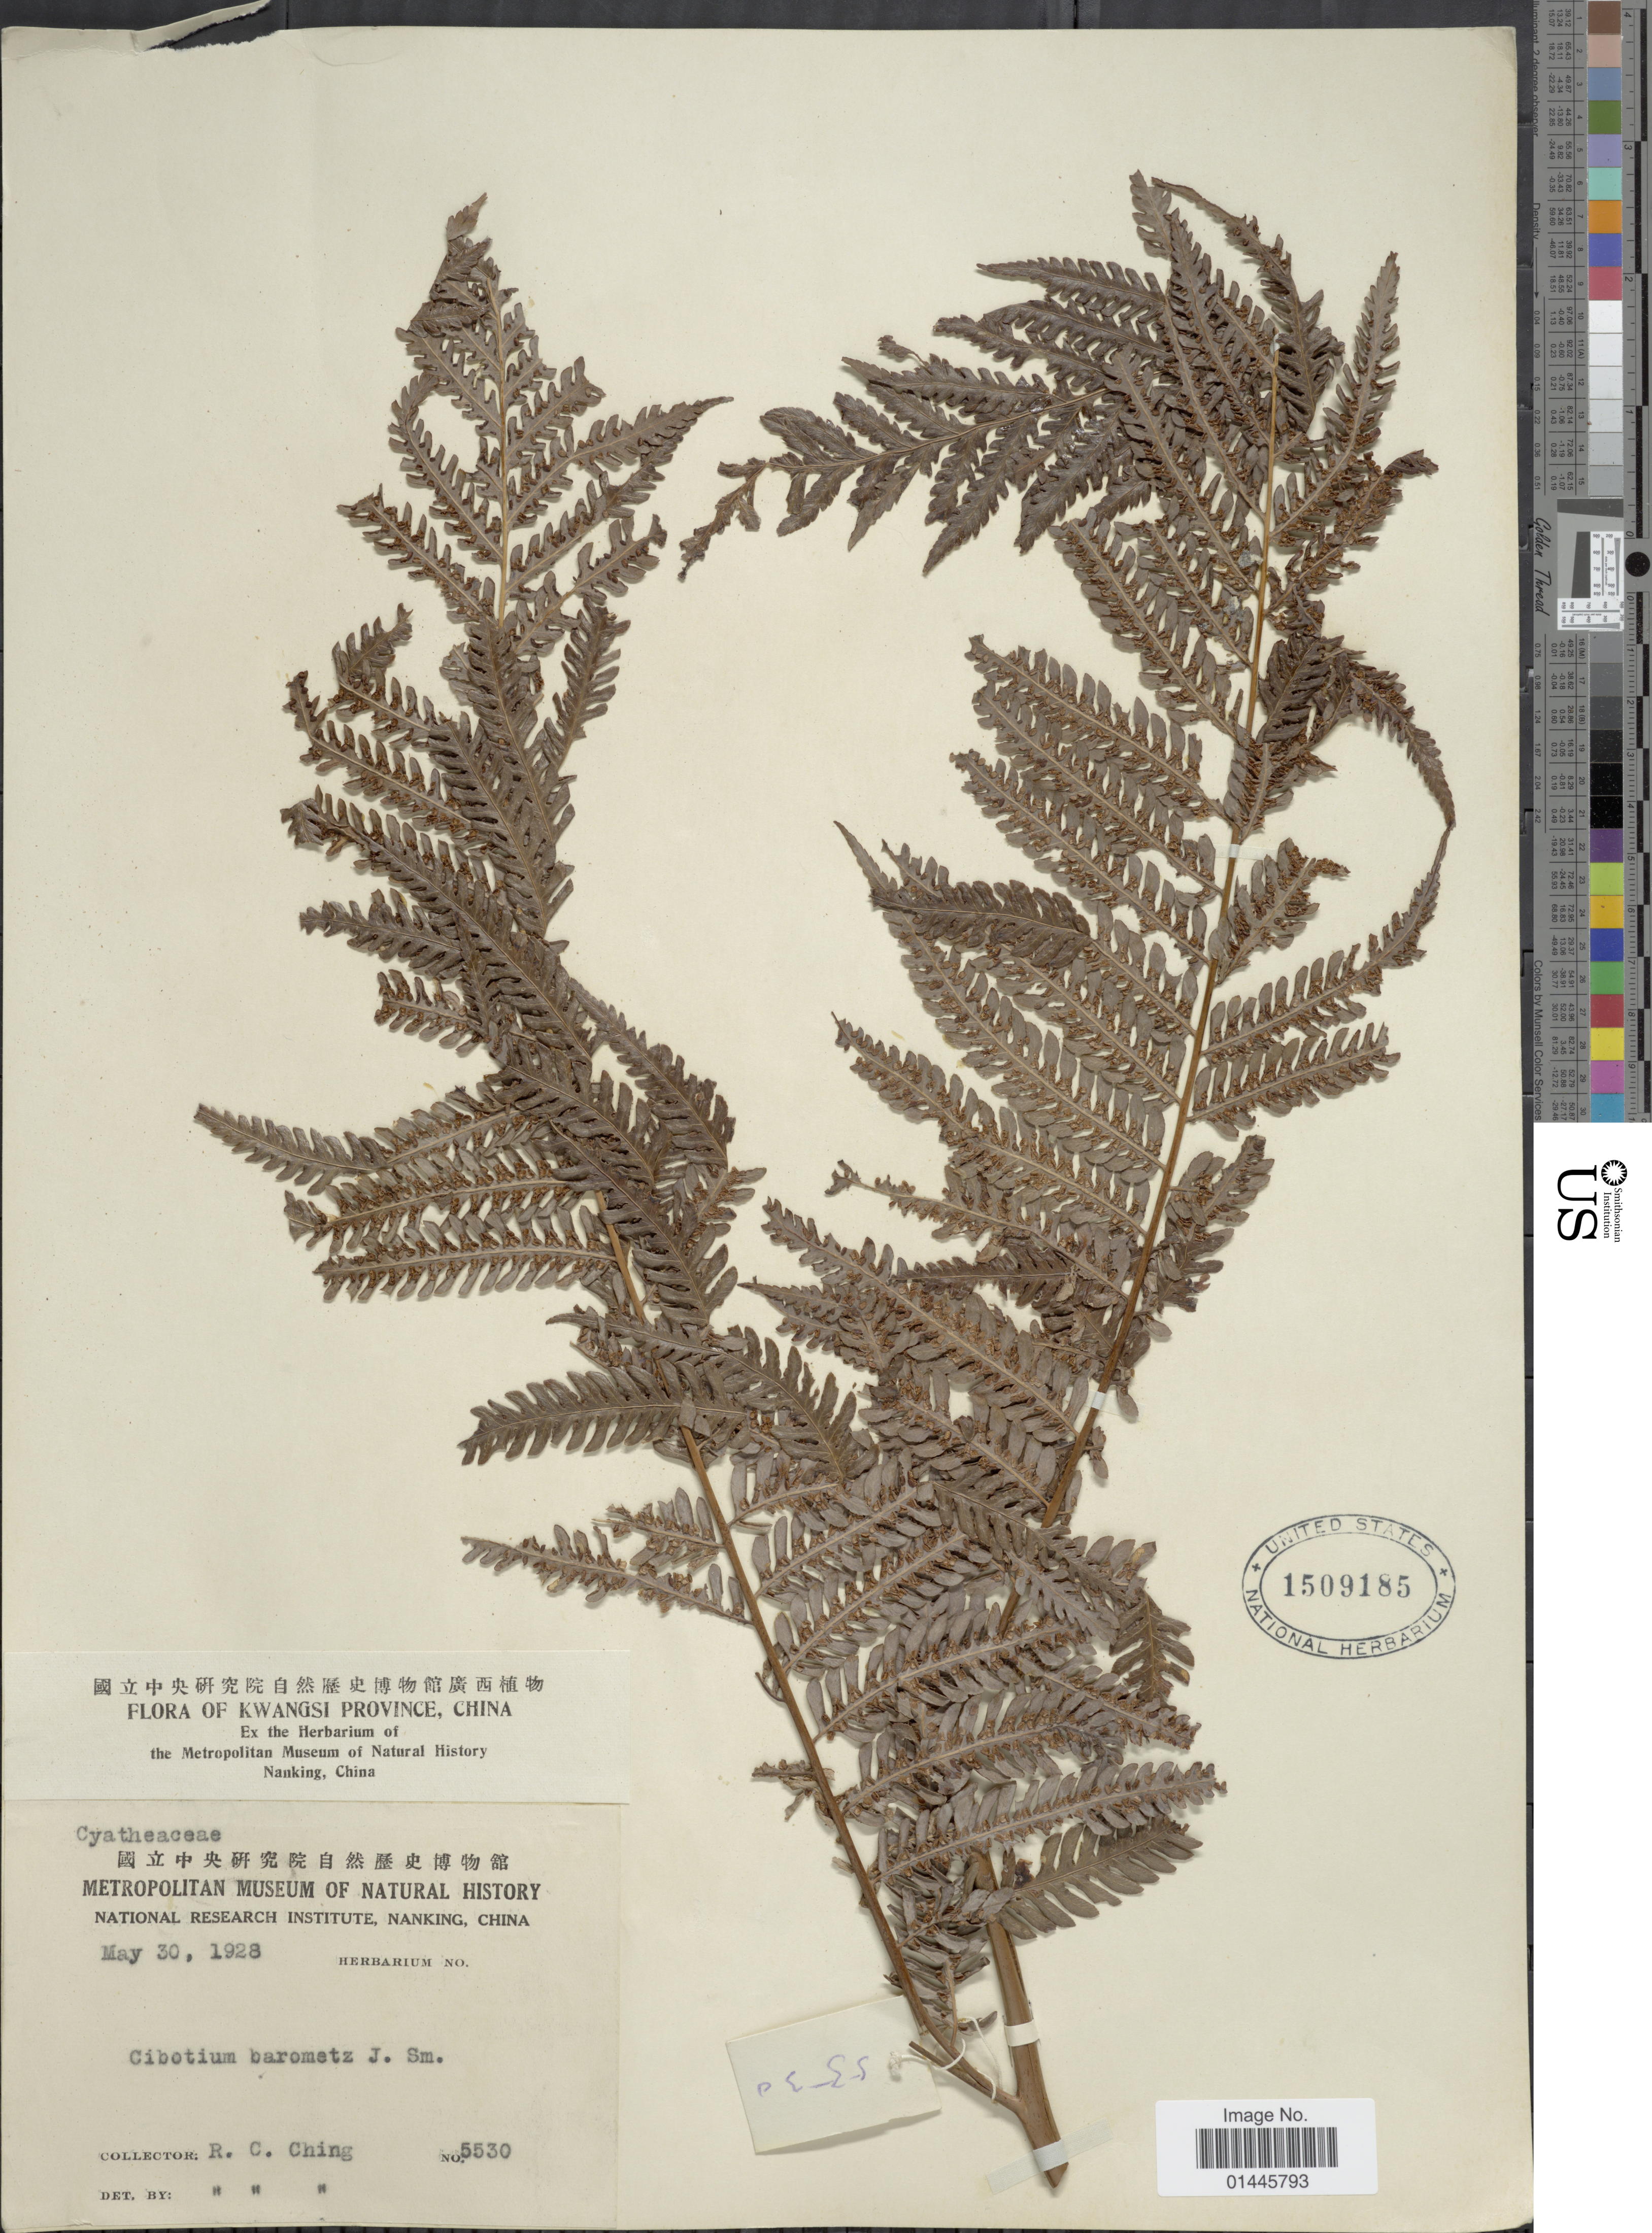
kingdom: Plantae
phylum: Tracheophyta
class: Polypodiopsida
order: Cyatheales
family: Cibotiaceae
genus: Cibotium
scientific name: Cibotium barometz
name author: (L.) J. Sm.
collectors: R. C. Ching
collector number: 5530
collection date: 1928-05-30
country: China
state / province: Guangxi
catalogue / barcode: US 1509185